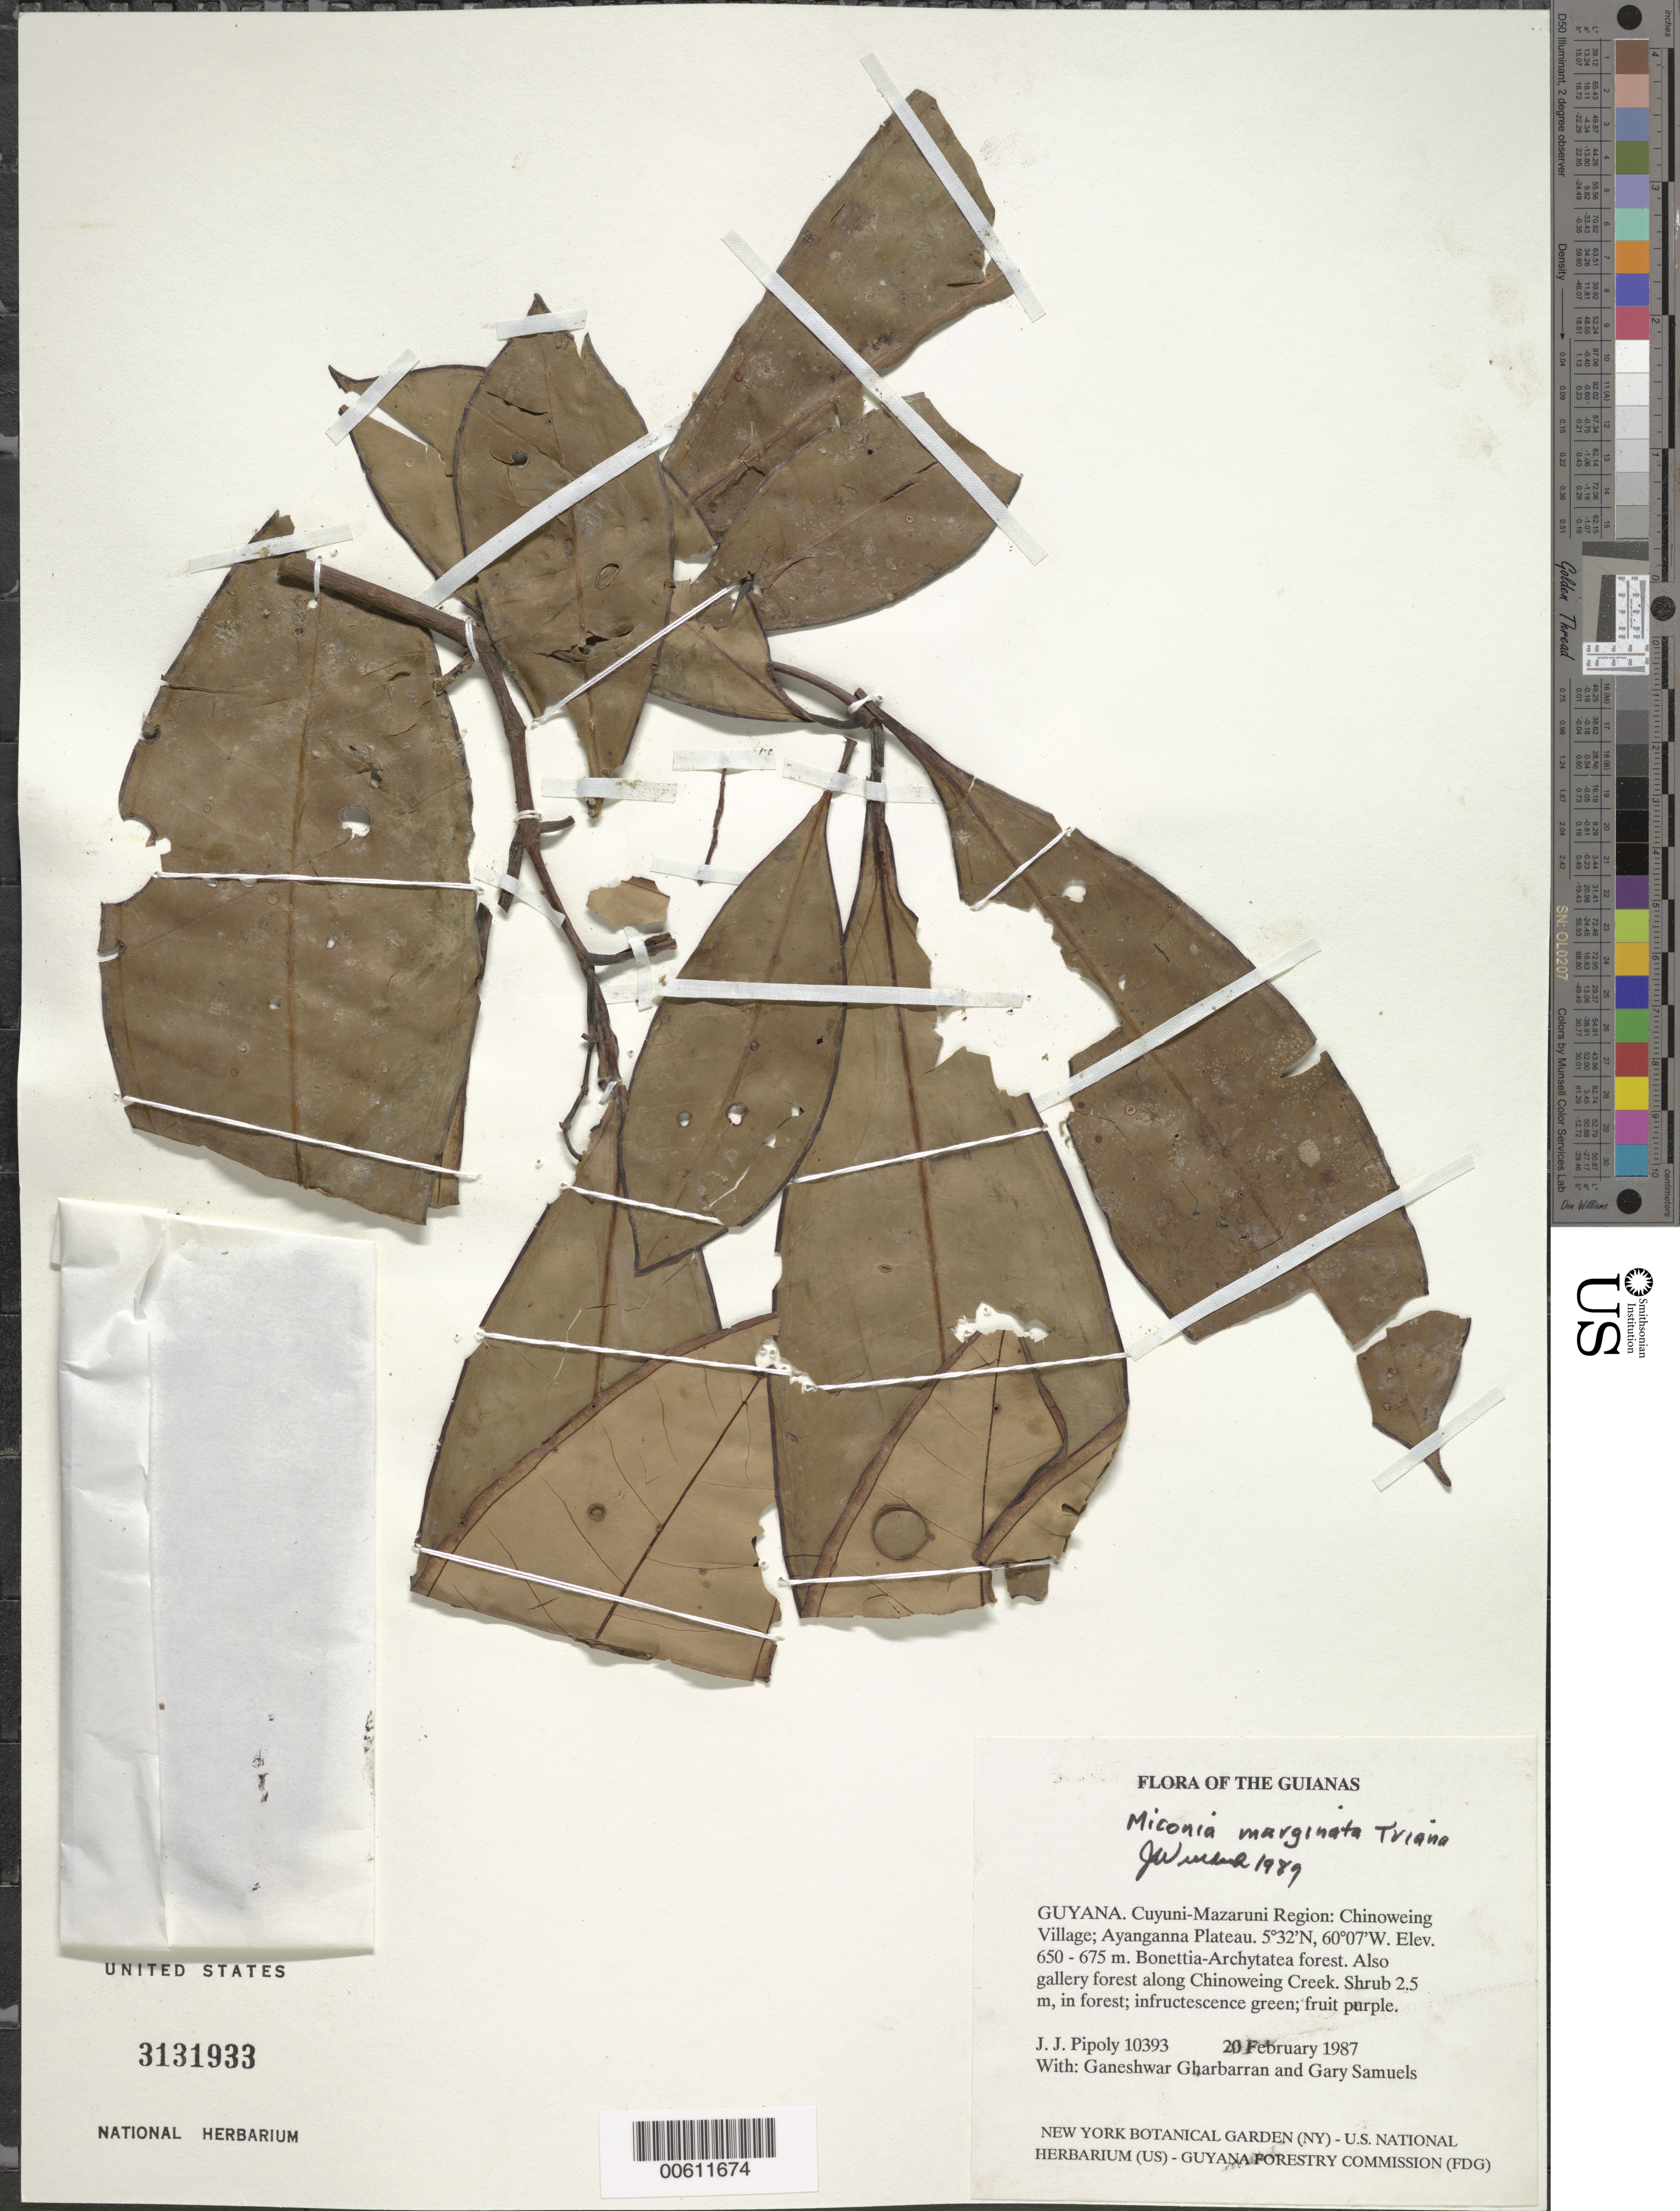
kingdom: Plantae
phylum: Tracheophyta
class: Magnoliopsida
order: Myrtales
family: Melastomataceae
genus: Miconia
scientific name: Miconia marginata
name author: Triana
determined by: Wurdack, John J., (US), US (UNITED STATES)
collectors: J. J. Pipoly, G. Gharbarran & G. Samuels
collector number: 10393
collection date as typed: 20 February 1987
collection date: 1987-02-20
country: Guyana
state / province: Cuyuni-Mazaruni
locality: Chinoweing Village; Ayanganna Plateau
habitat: Bonnetia-Archytaea forest. Also gallery forest along Chinoweing Creek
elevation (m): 650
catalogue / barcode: US 3131933